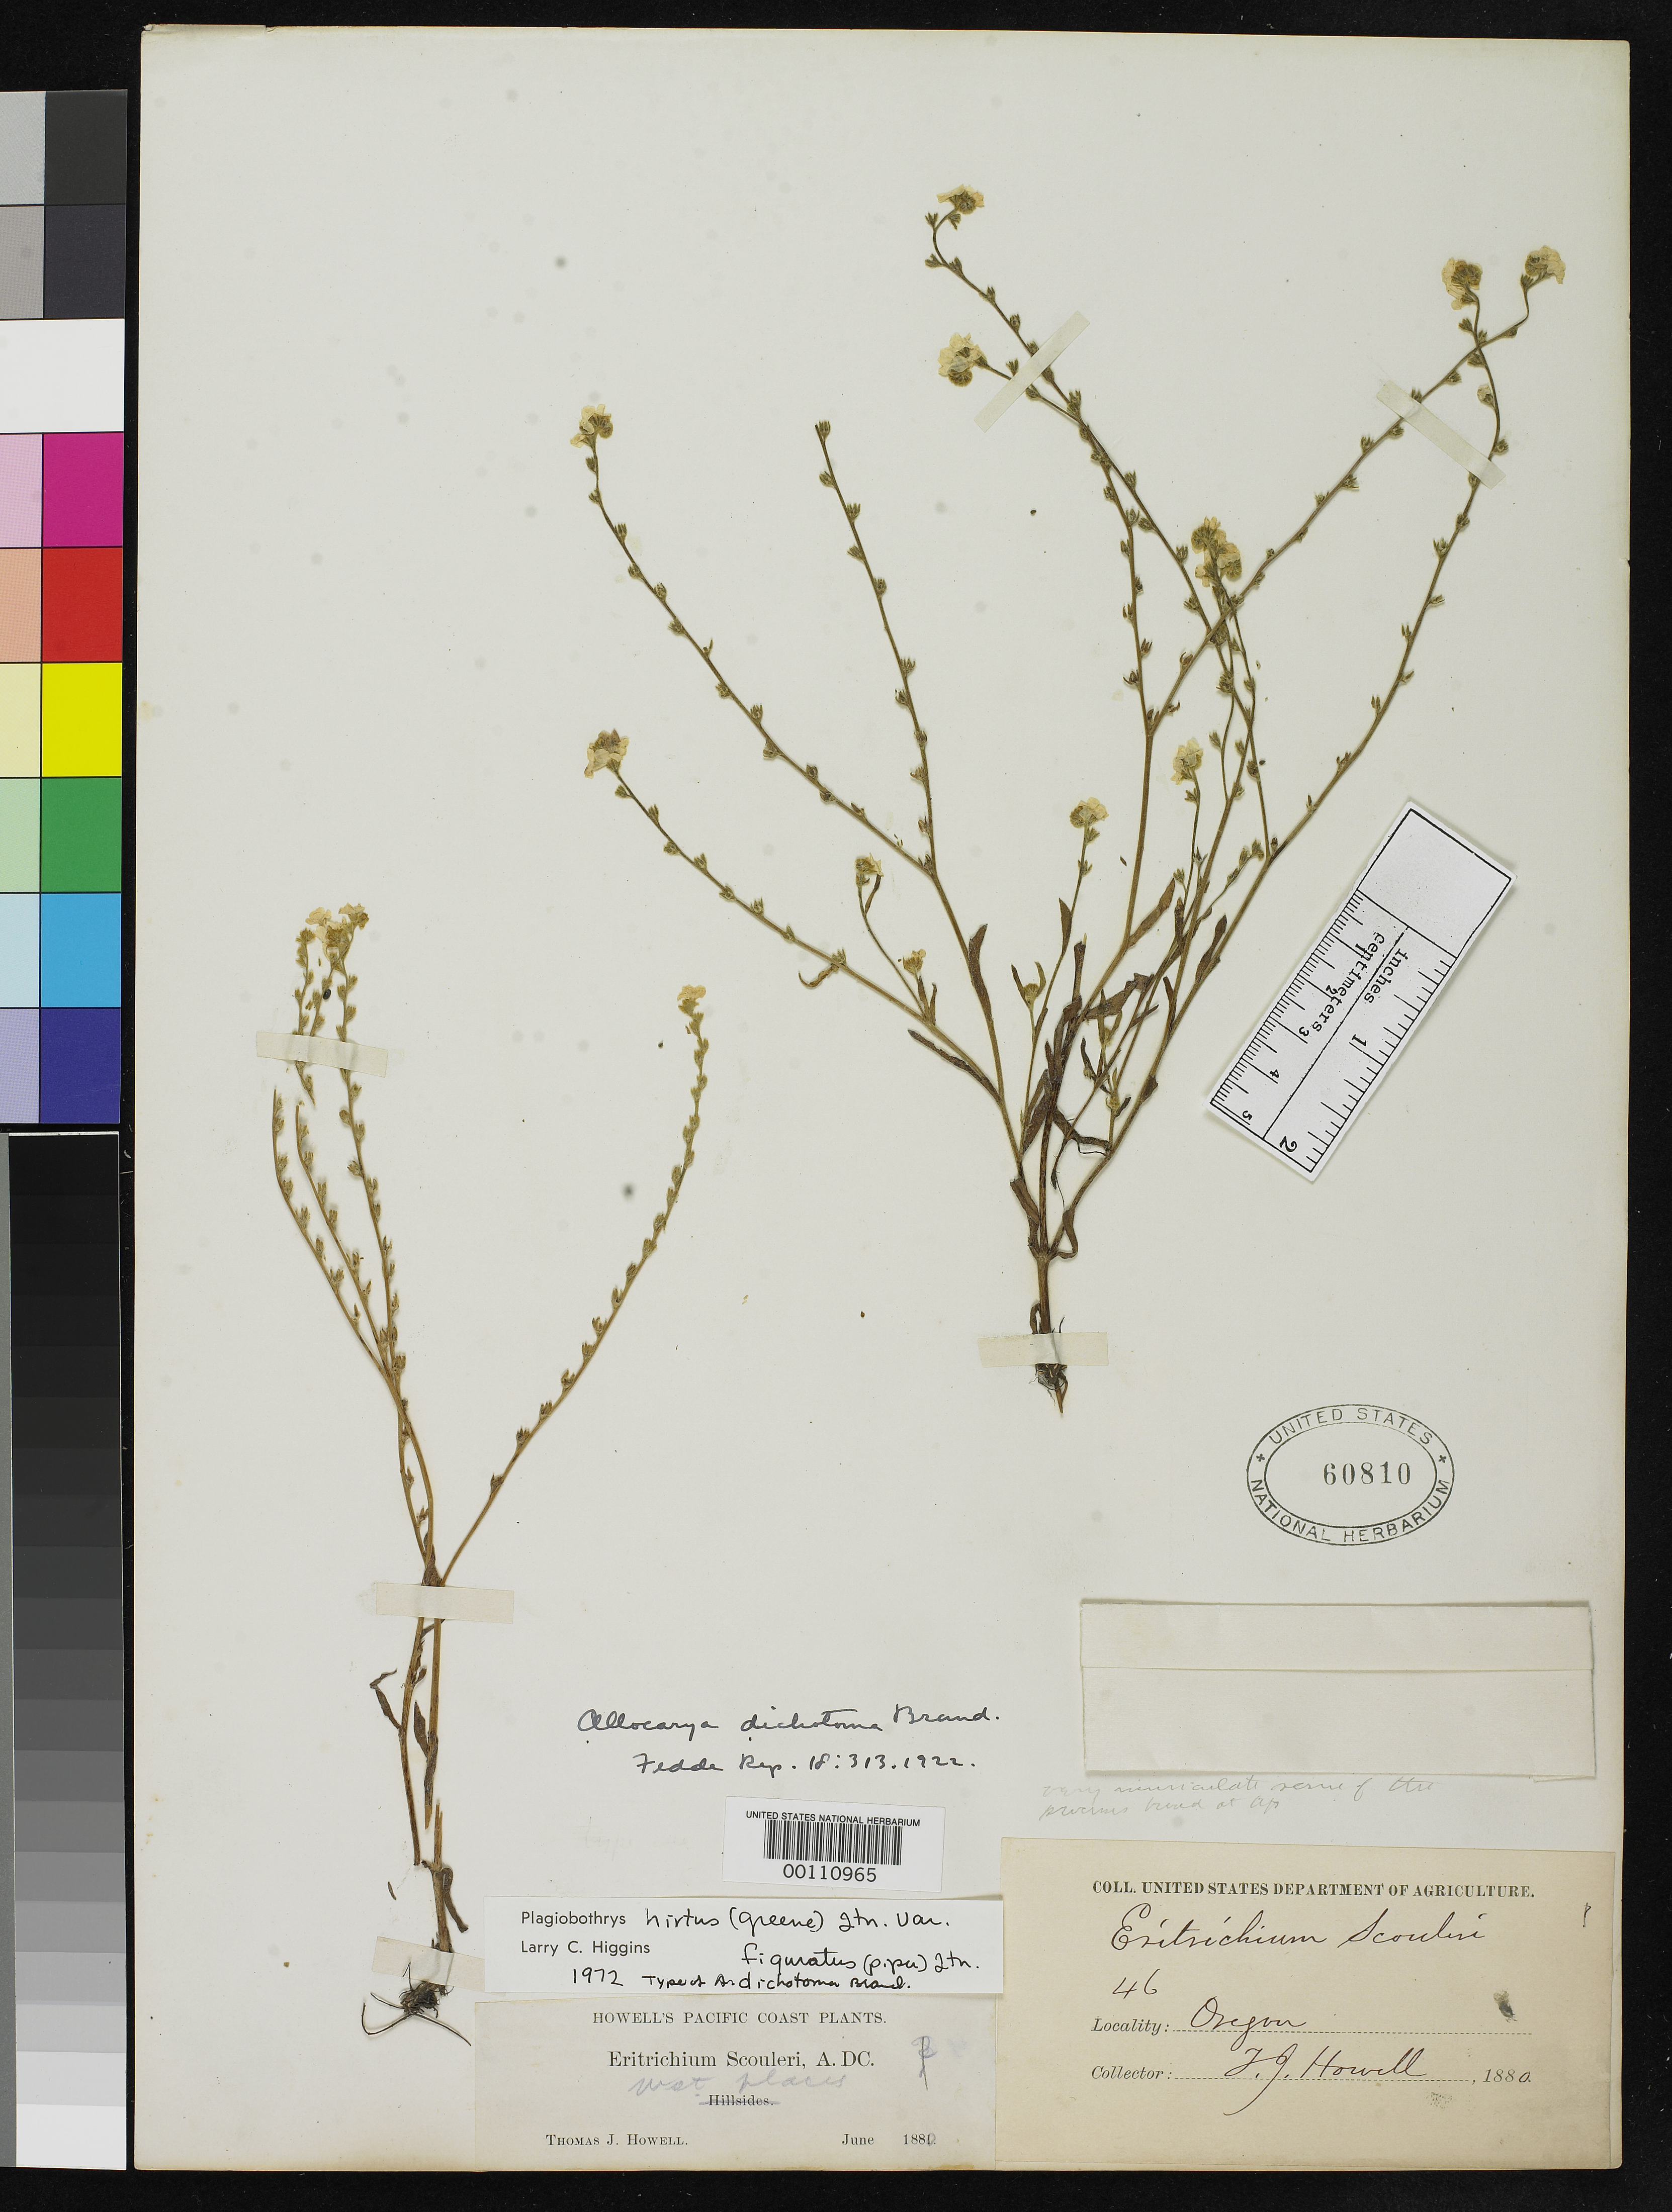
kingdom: Plantae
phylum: Tracheophyta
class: Magnoliopsida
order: Boraginales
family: Boraginaceae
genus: Allocarya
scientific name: Allocarya dichotoma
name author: Brandegee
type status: Isotype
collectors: T. J. Howell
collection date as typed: Jun 1880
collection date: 1880-06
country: United States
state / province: Oregon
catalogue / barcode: US 60810